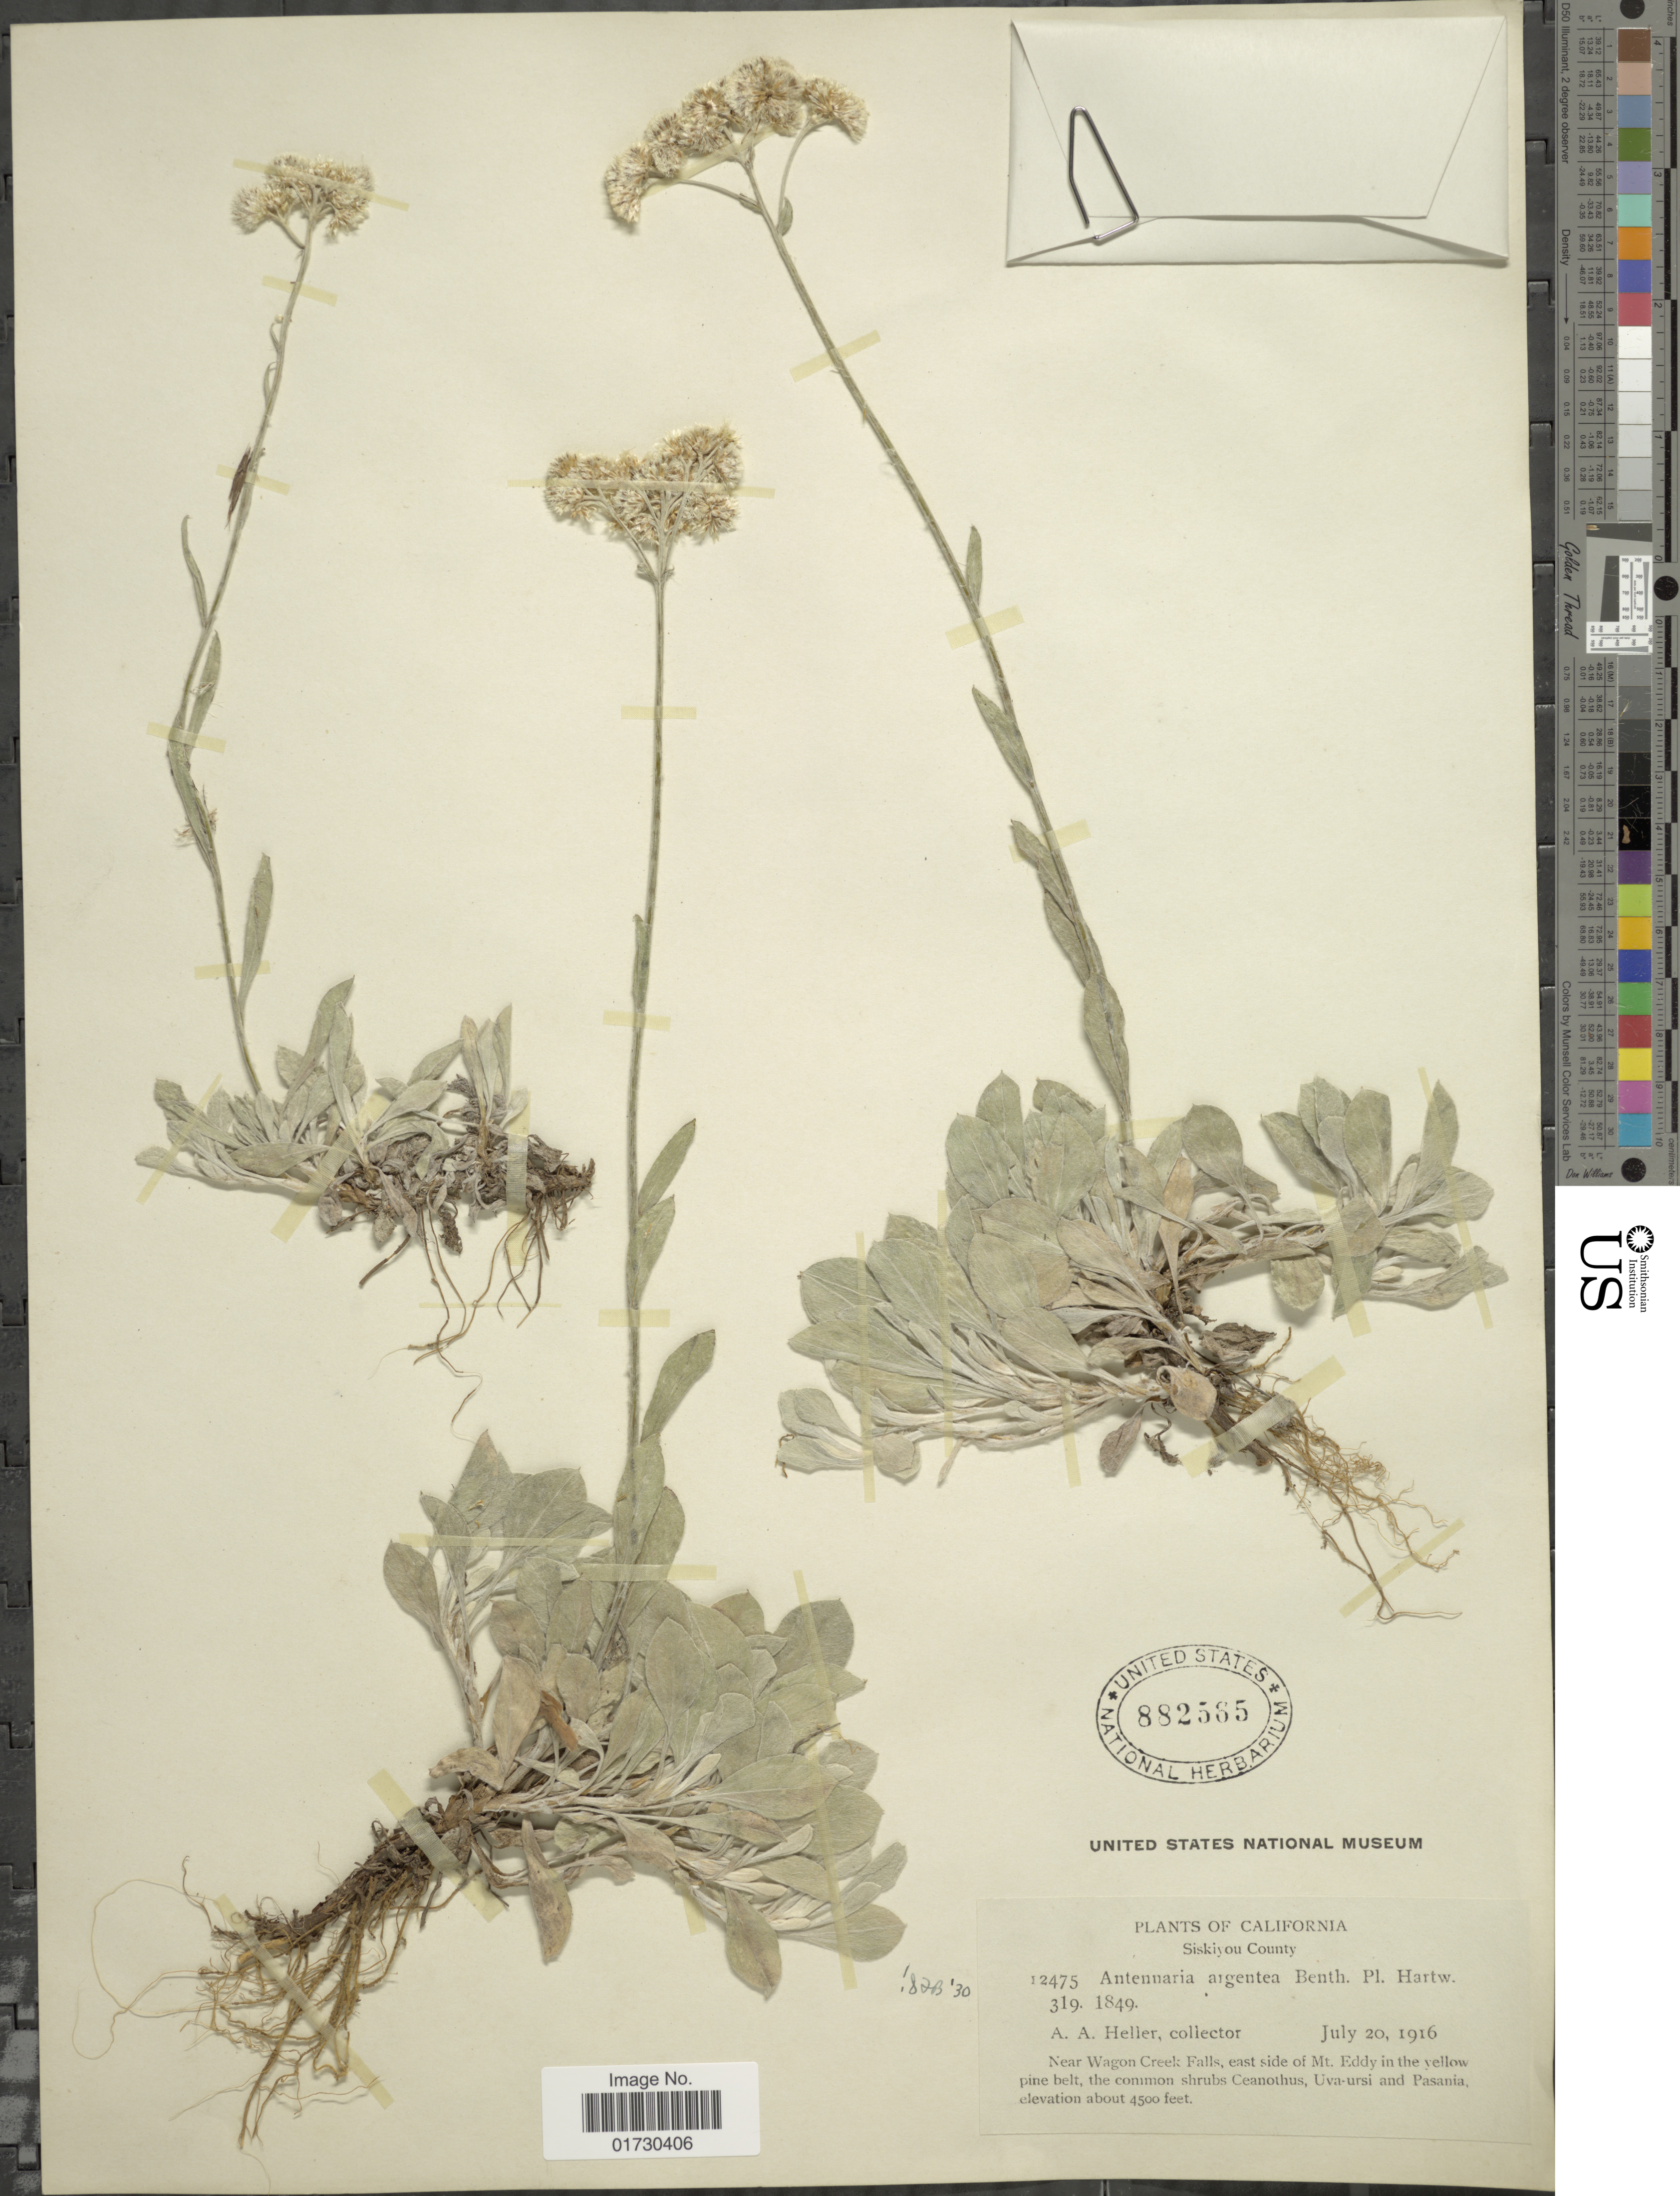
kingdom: Plantae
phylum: Tracheophyta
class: Magnoliopsida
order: Asterales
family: Asteraceae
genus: Antennaria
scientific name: Antennaria argentea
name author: Benth.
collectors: A. A. Heller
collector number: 12475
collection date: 1916-07-20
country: United States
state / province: California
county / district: Siskiyou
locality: Siskiyou County, Near Wagon Creek Falls, east side of Mt. Eddy in the yellow pine belt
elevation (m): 1372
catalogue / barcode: US 882585